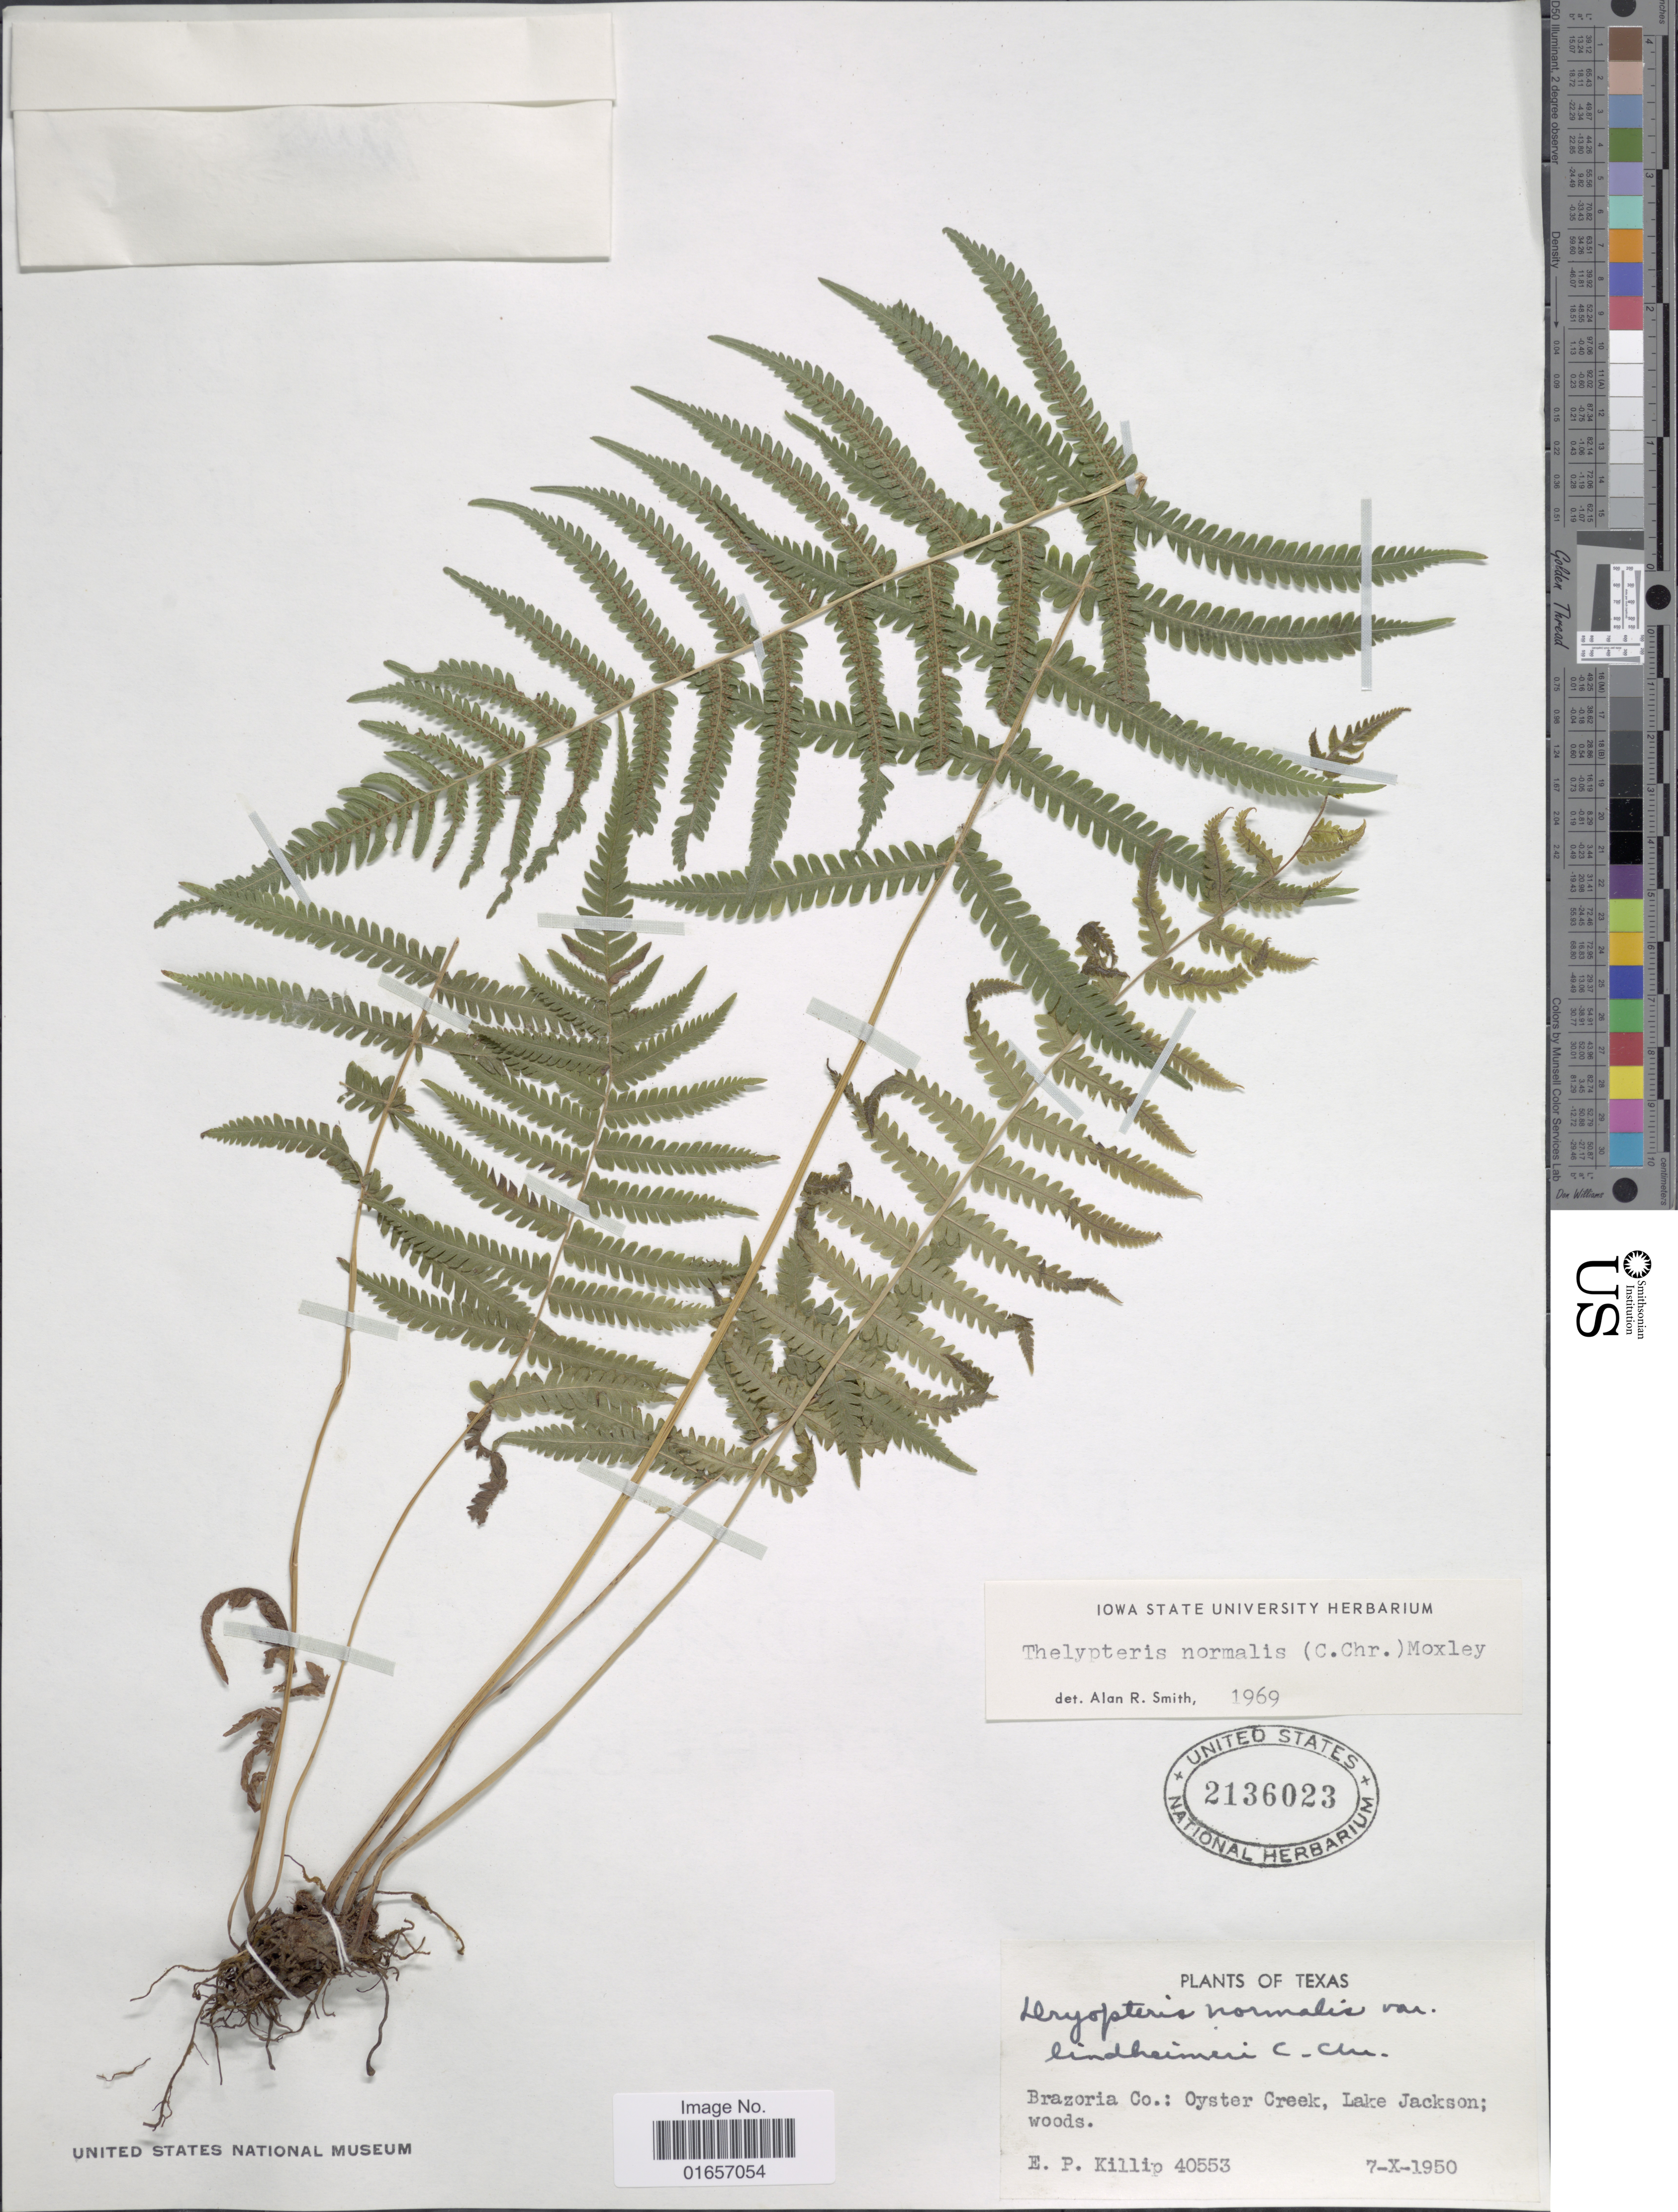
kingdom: Plantae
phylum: Tracheophyta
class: Polypodiopsida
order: Polypodiales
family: Thelypteridaceae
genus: Christella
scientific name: Christella kunthii comb. ined.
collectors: E. P. Killip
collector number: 40553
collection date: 1950-10-07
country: United States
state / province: Texas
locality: Brazoria Co.: Oyster Creek, Lake Jackson; woods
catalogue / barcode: US 2136023